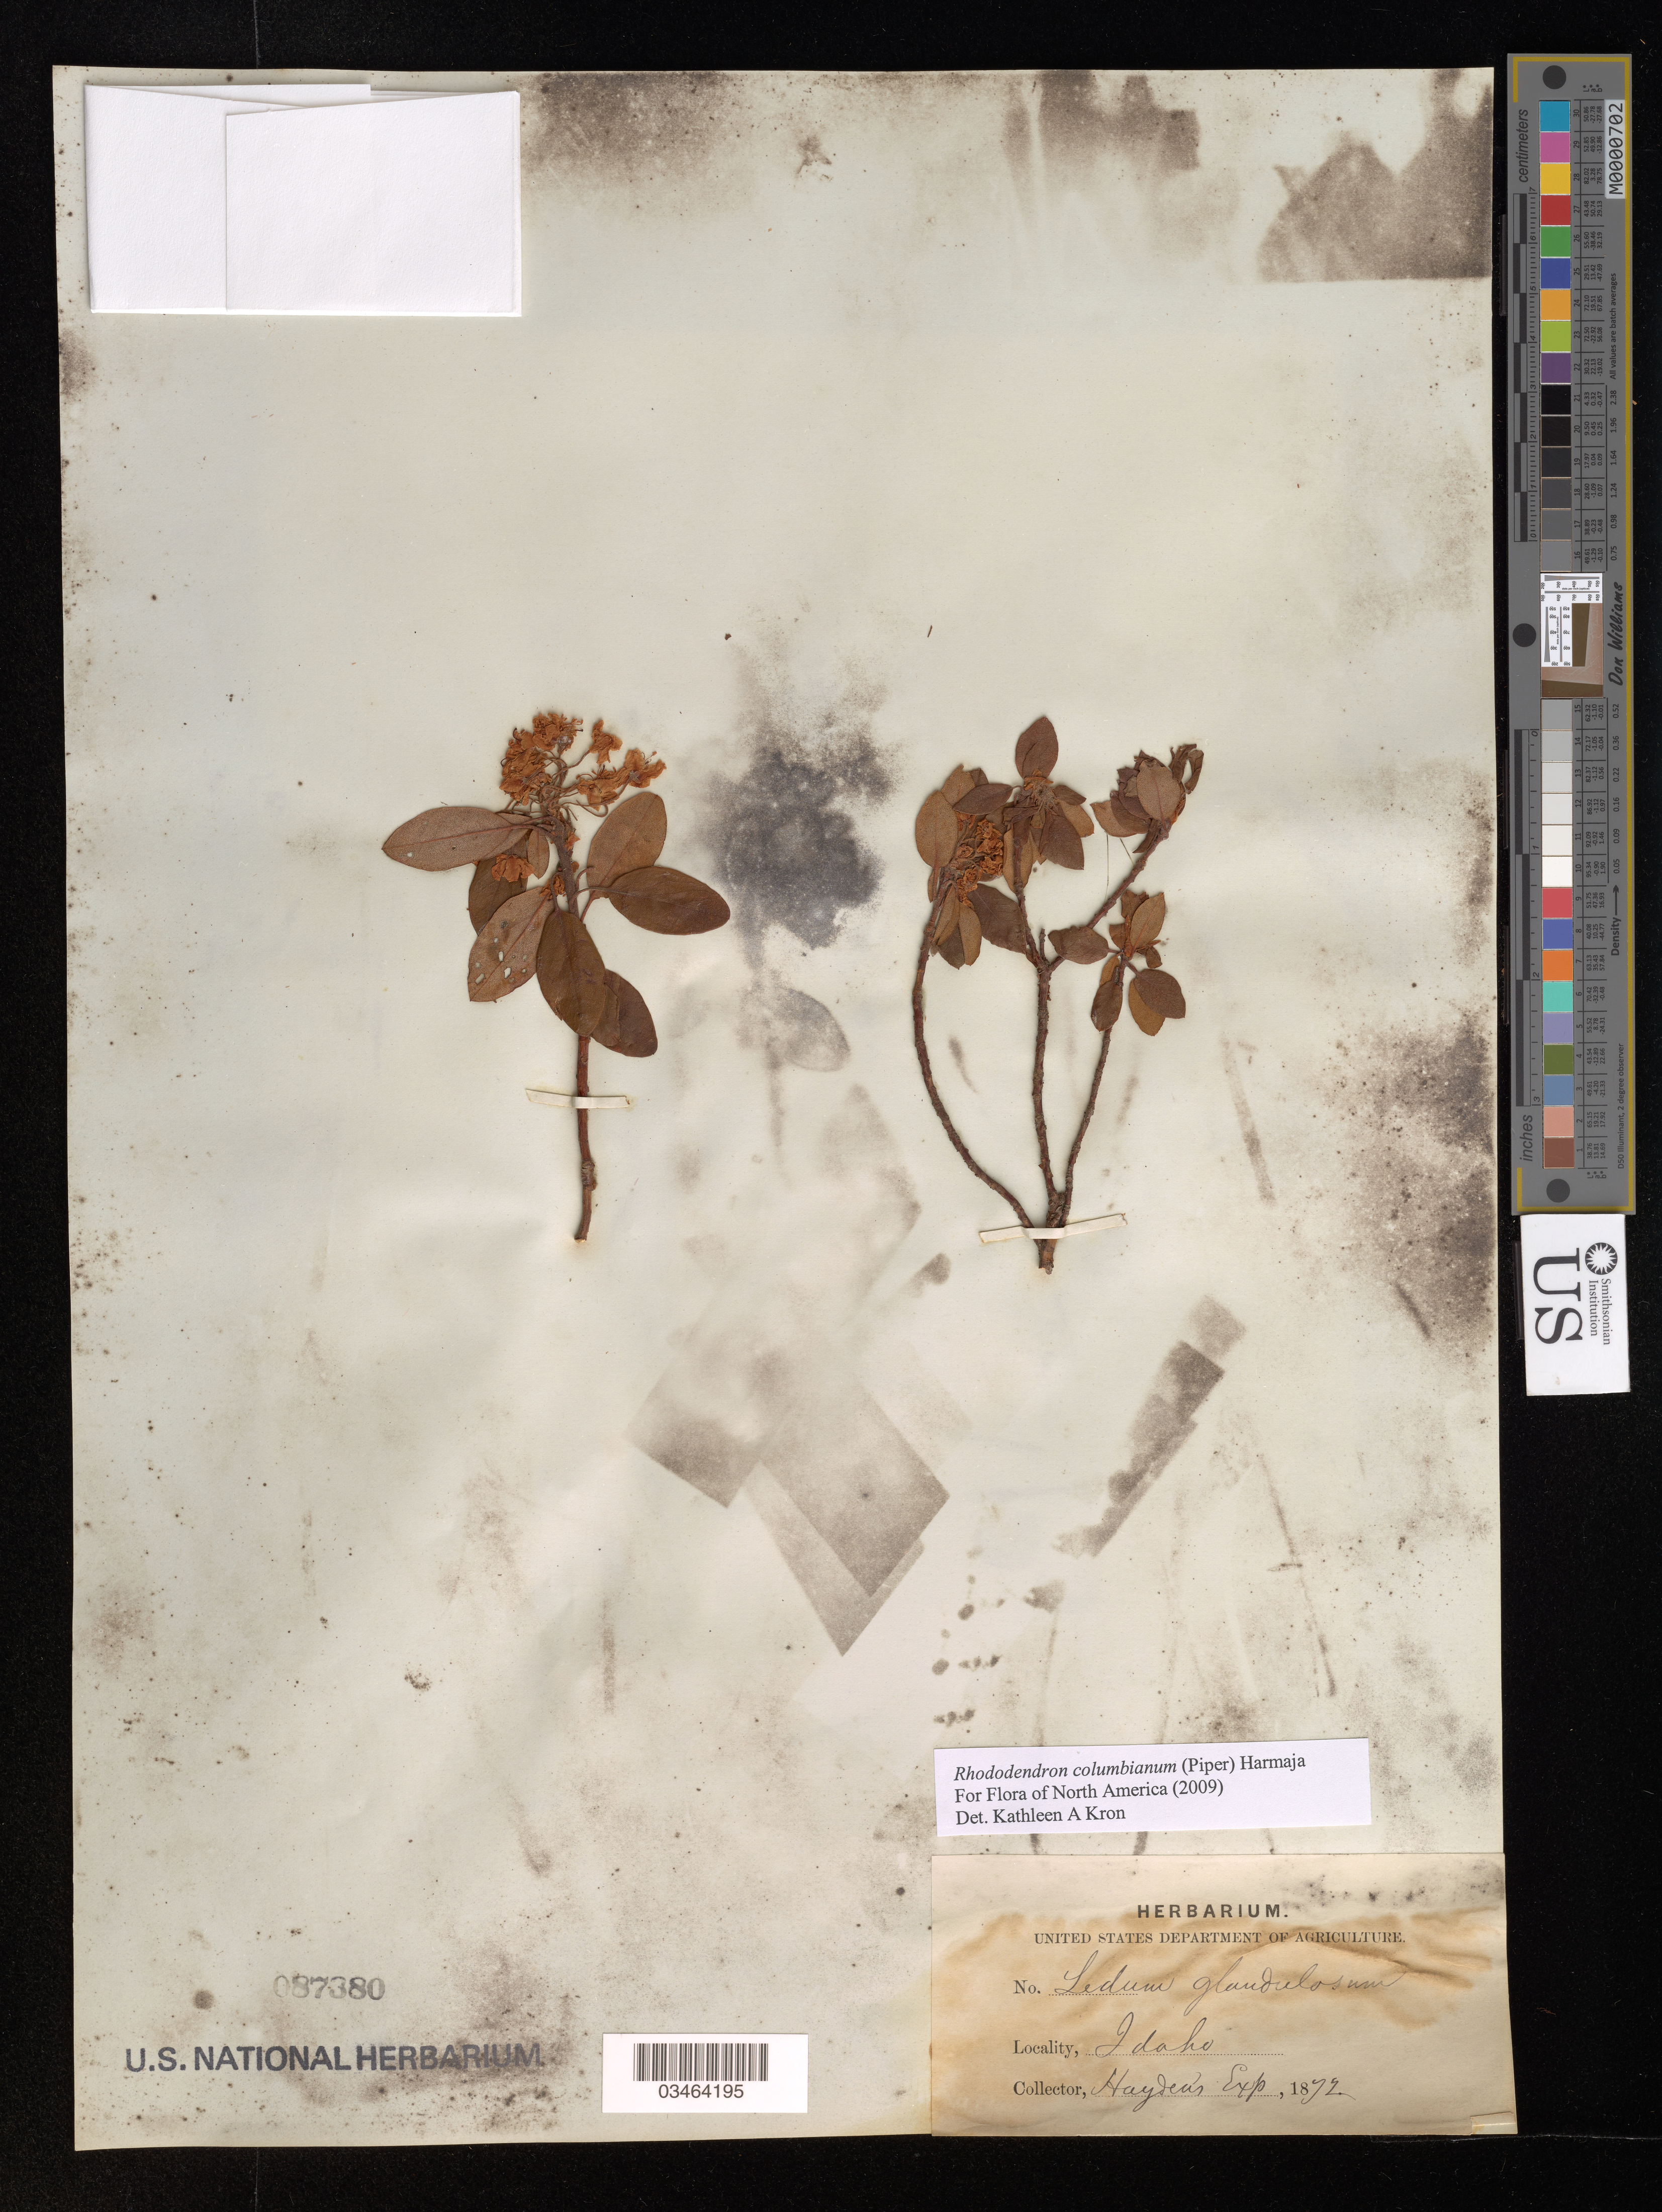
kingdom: Plantae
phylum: Tracheophyta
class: Magnoliopsida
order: Ericales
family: Ericaceae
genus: Rhododendron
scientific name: Rhododendron columbianum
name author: (Piper) Harmaja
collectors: Haydens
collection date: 1872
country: United States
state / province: Idaho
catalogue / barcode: US 87380